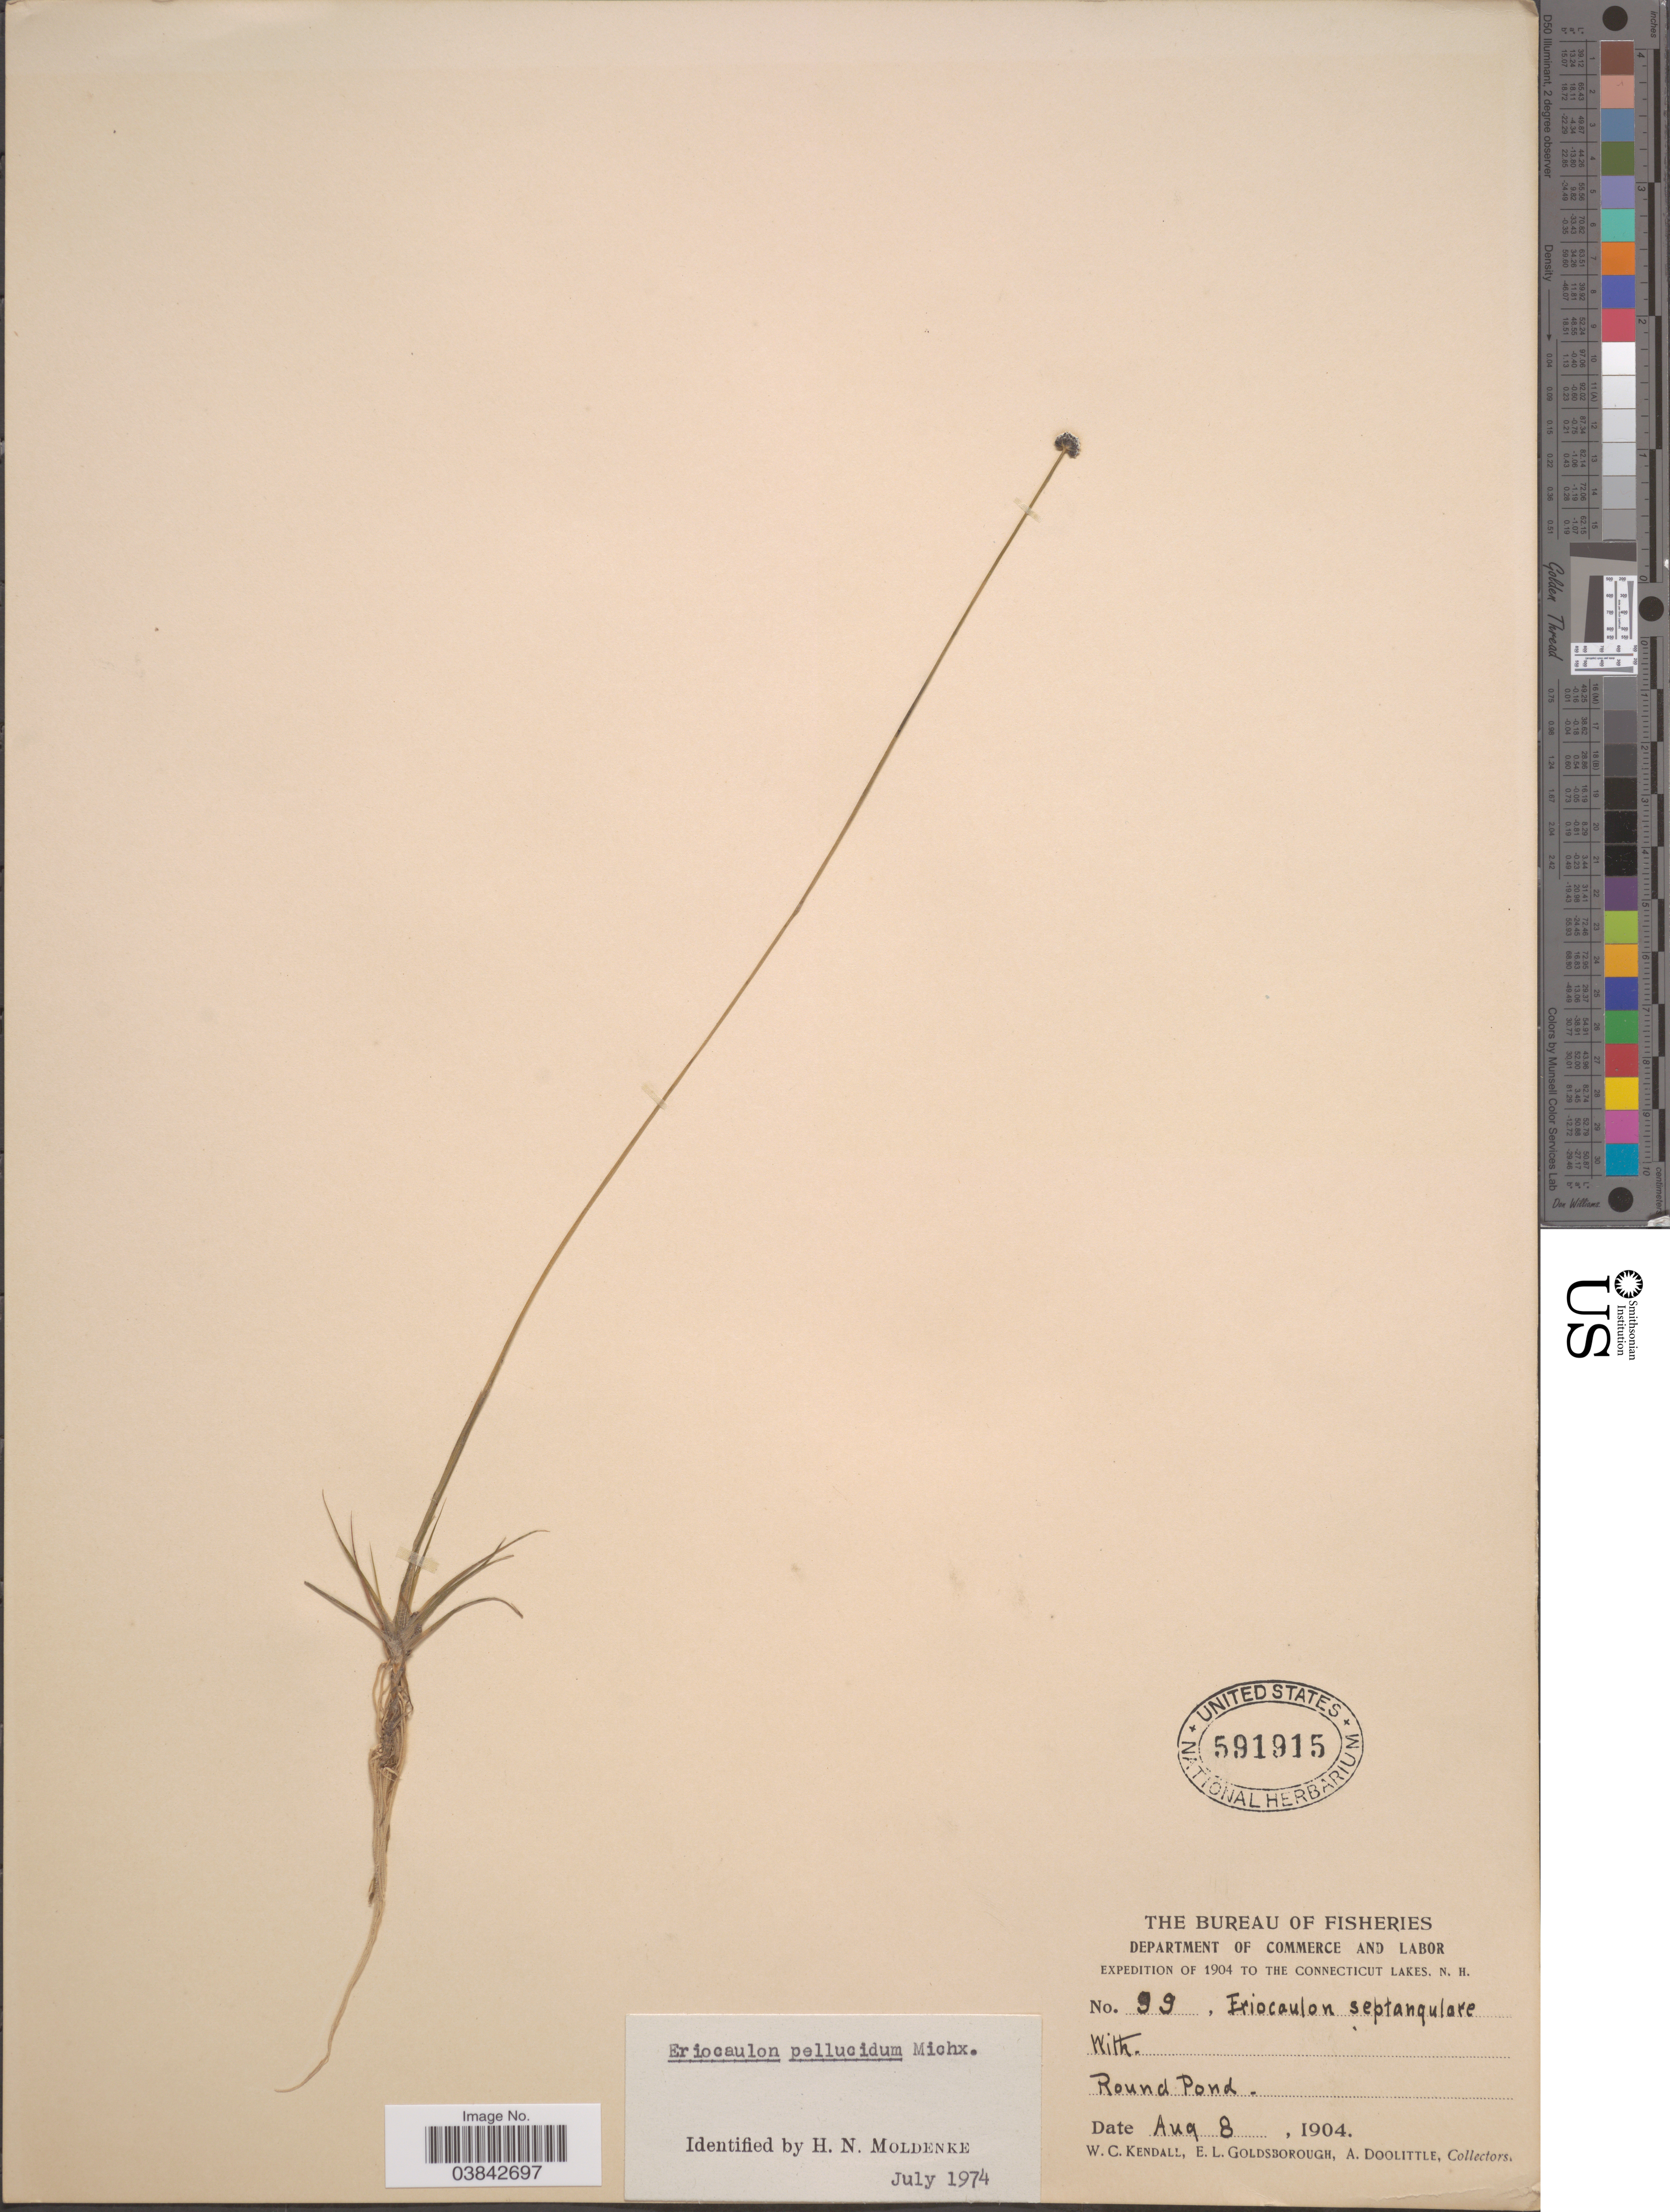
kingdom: Plantae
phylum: Tracheophyta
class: Liliopsida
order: Poales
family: Eriocaulaceae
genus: Eriocaulon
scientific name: Eriocaulon aquaticum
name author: (Hill) Druce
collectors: W. Kendall, E. Goldsborough & A. Doolittle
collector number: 99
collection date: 1904-08-08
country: United States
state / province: New Hampshire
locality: The Connecticut Lakes. Round Pond.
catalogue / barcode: US 591915